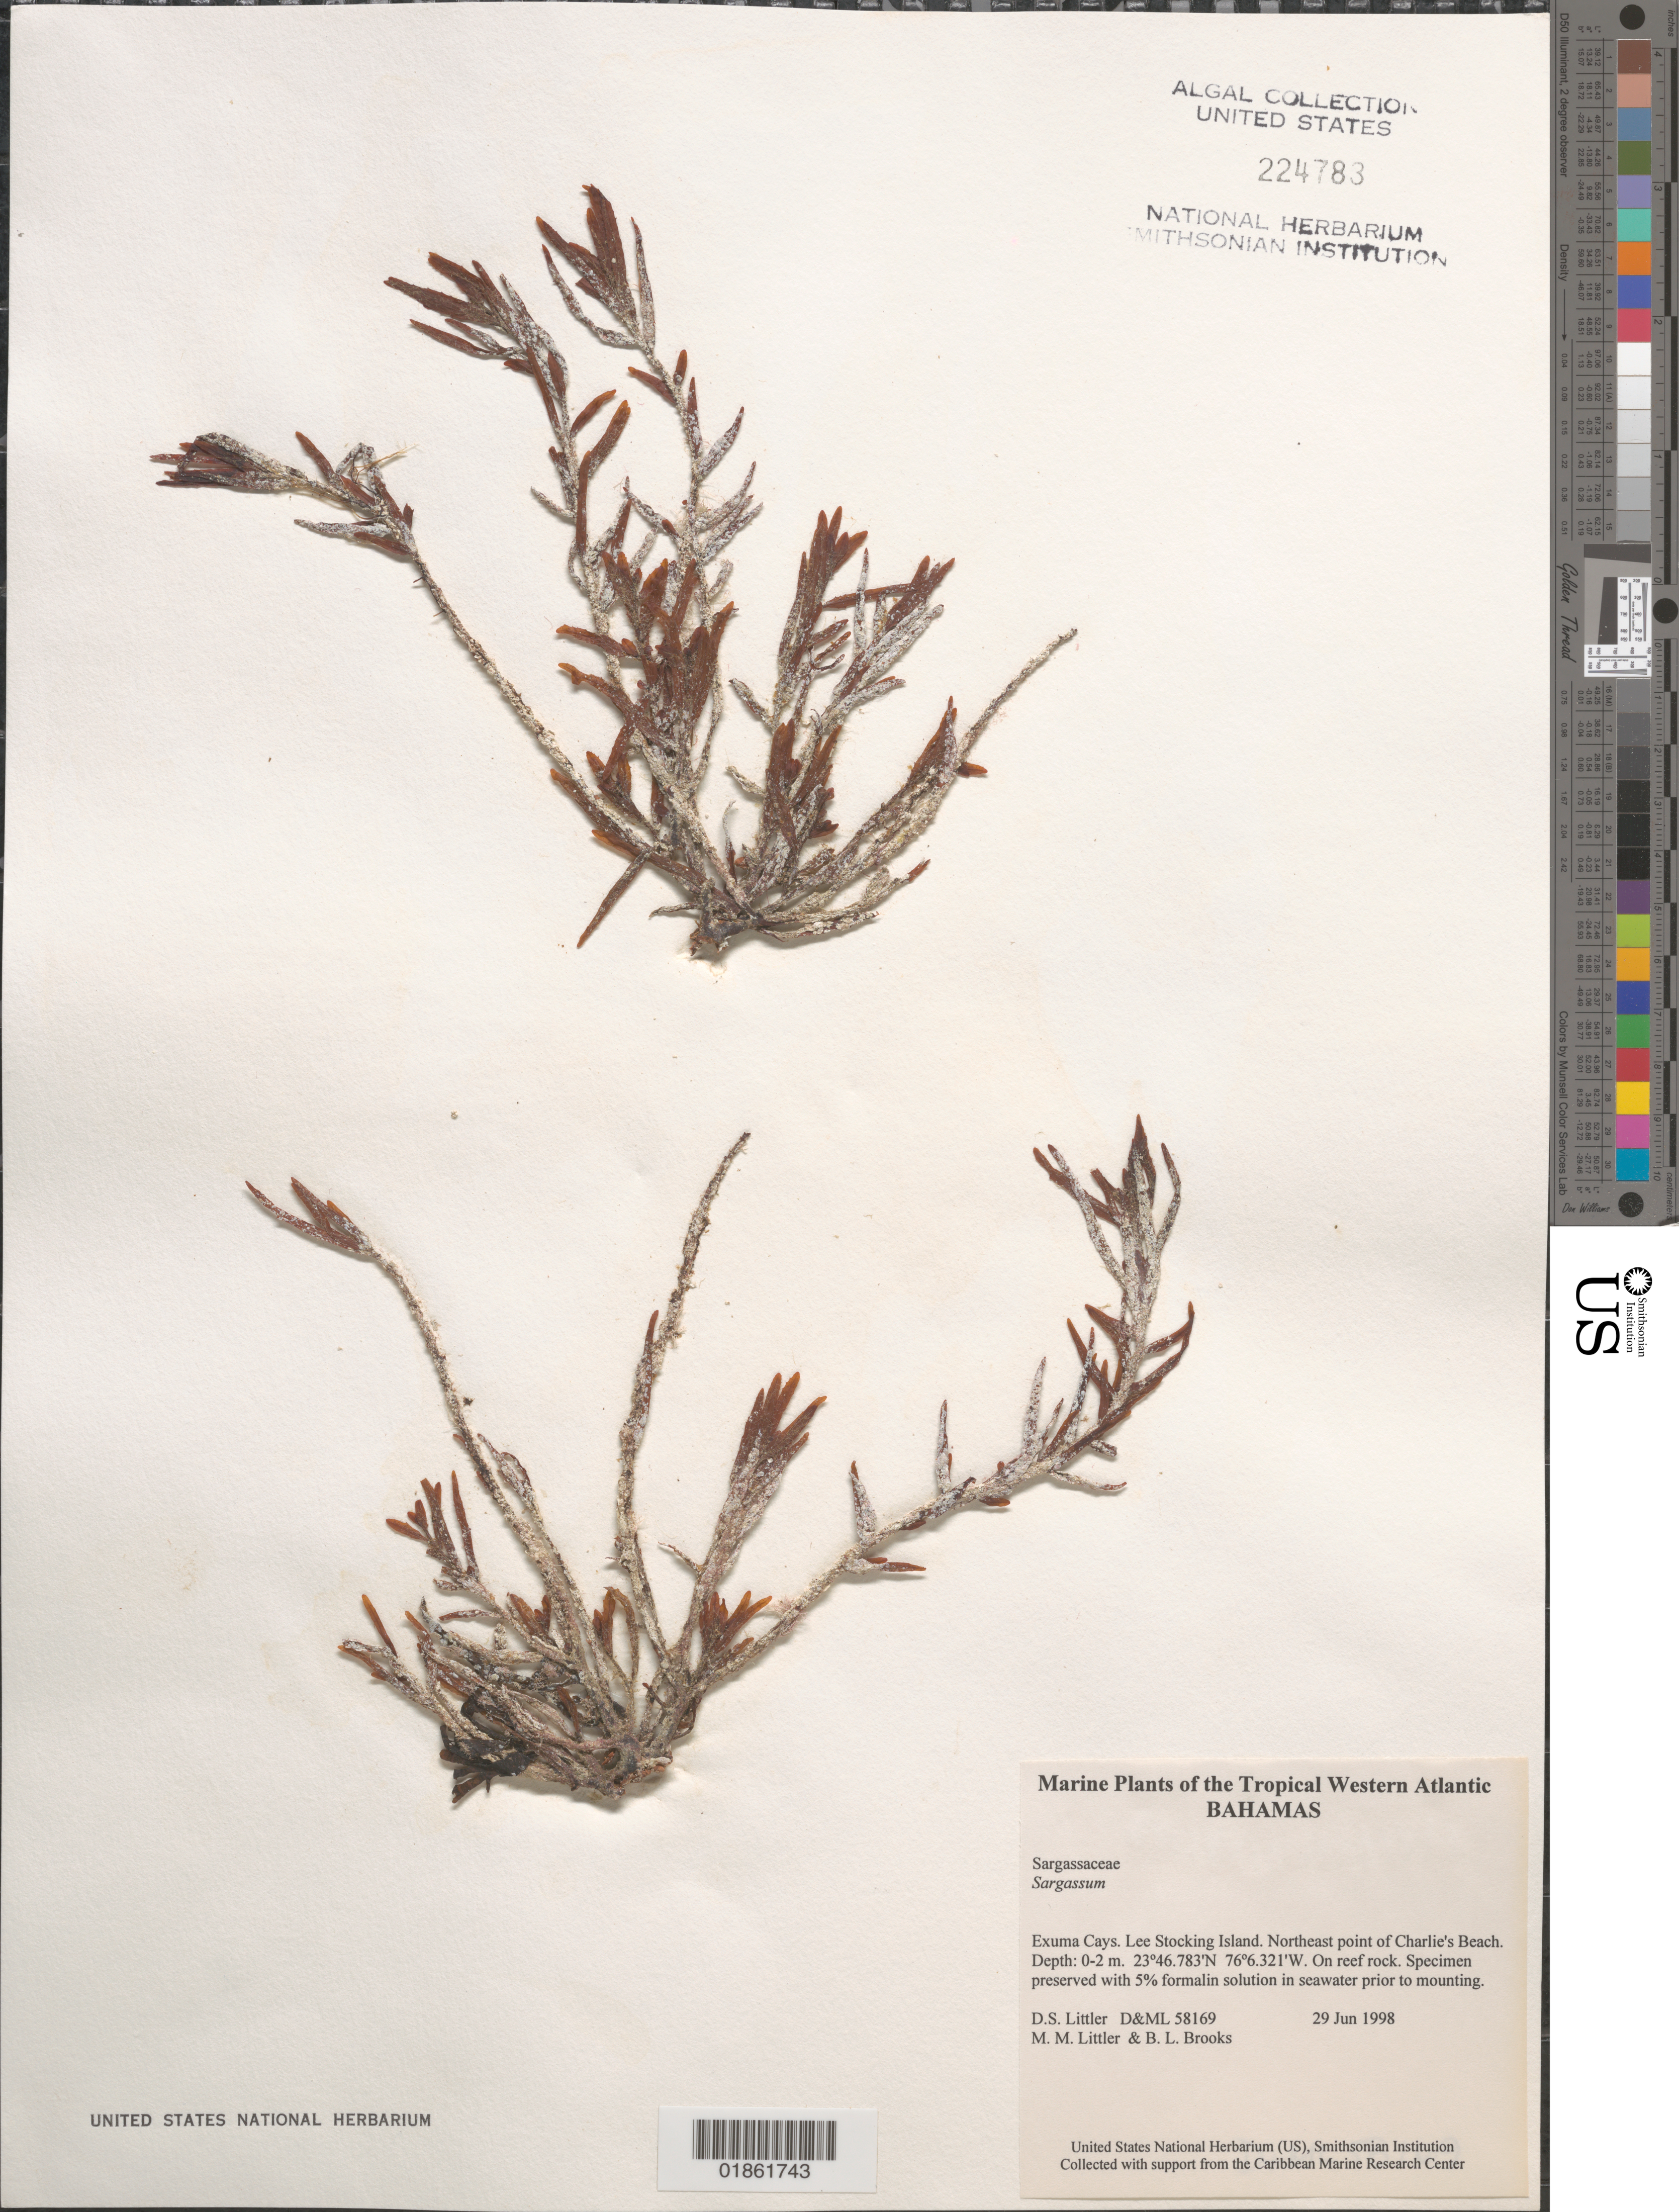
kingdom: Chromista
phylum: Ochrophyta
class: Phaeophyceae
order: Fucales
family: Sargassaceae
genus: Sargassum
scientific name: Sargassum sp.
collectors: D. S. Littler & M. M. Littler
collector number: D&ML 58169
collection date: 1998-06-29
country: Bahamas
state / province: Exuma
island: Lee Stocking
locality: Lee Stocking Island. NE Charlie's Beach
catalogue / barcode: US 224783